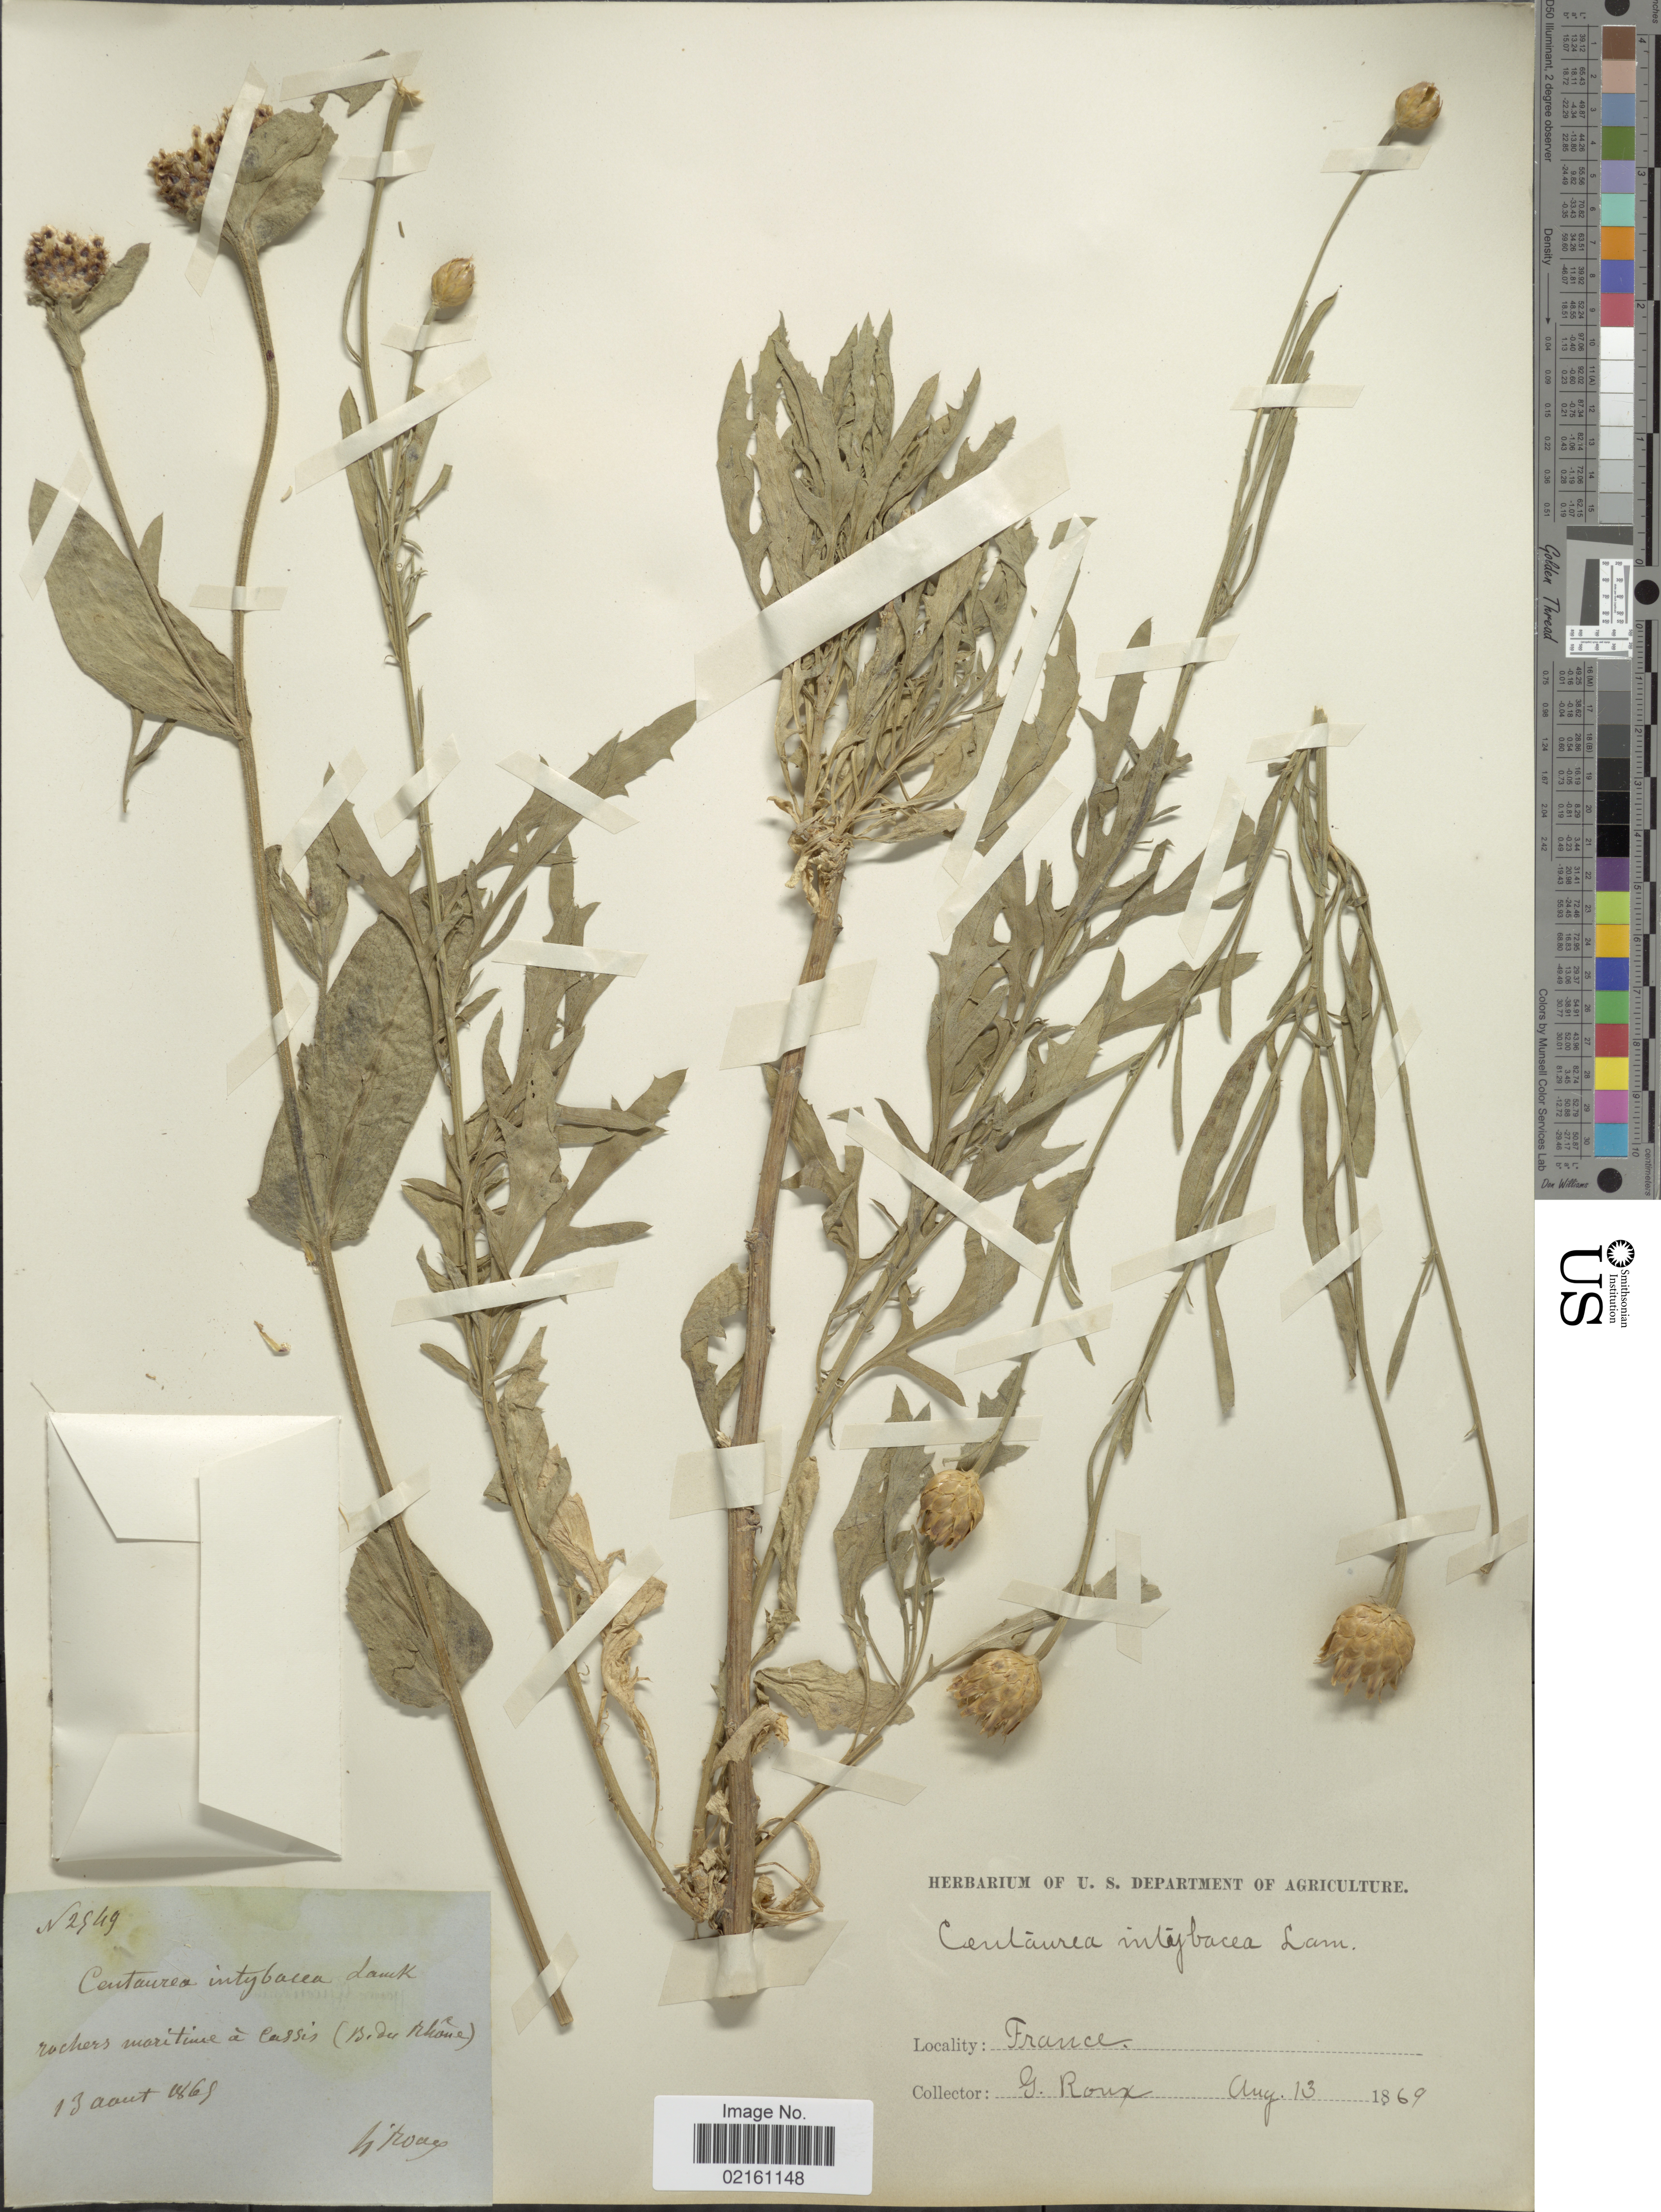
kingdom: Plantae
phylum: Tracheophyta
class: Magnoliopsida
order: Asterales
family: Asteraceae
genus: Cheirolophus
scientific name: Cheirolophus intybaceus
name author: (Lam.) Dostál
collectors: N. Roux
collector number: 2549*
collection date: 1869-08-13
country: France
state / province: Auvergne-Rhône-Alpes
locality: Maritime a Cassis (Boder Rhone) [interpreted]